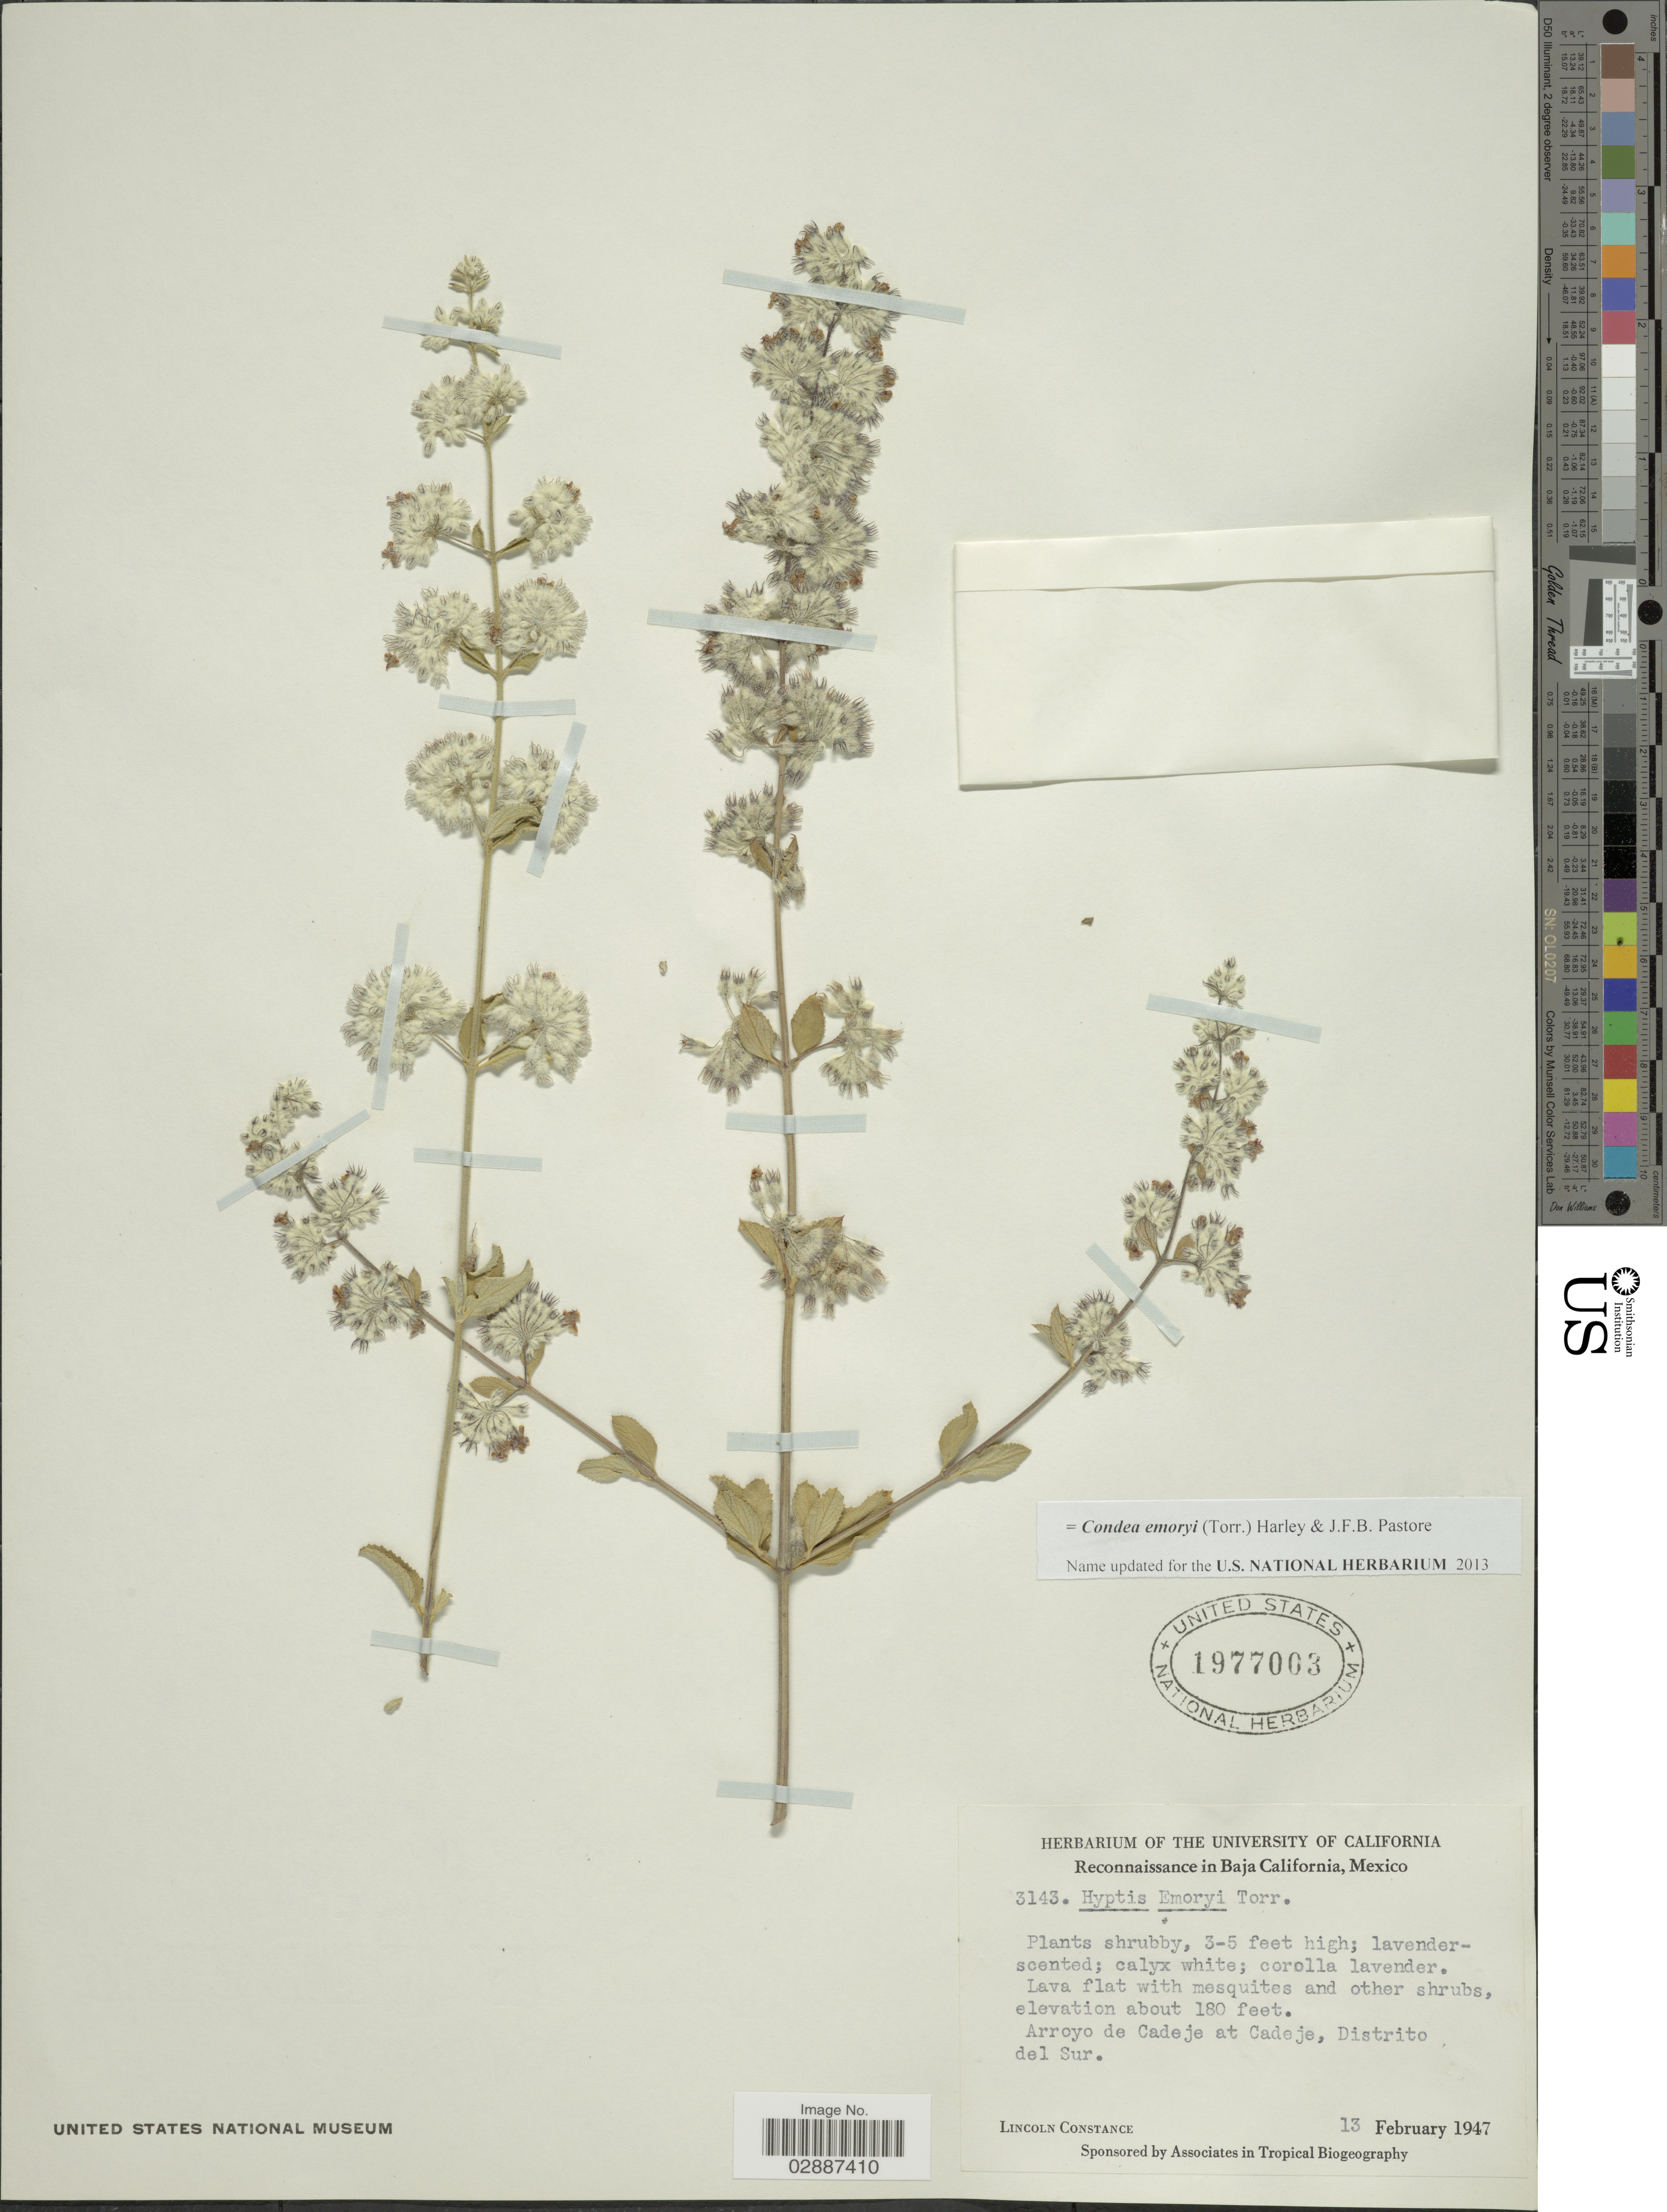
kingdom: Plantae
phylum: Tracheophyta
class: Magnoliopsida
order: Lamiales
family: Lamiaceae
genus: Condea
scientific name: Condea emoryi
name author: (Torr.) Harley & J.F.B. Pastore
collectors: L. Constance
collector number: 3143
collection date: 1947-02-13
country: Mexico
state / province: Baja California Sur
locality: Arroyo de Cadeje at Cadeje, Distrito del Sur.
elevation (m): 55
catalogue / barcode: US 1977003